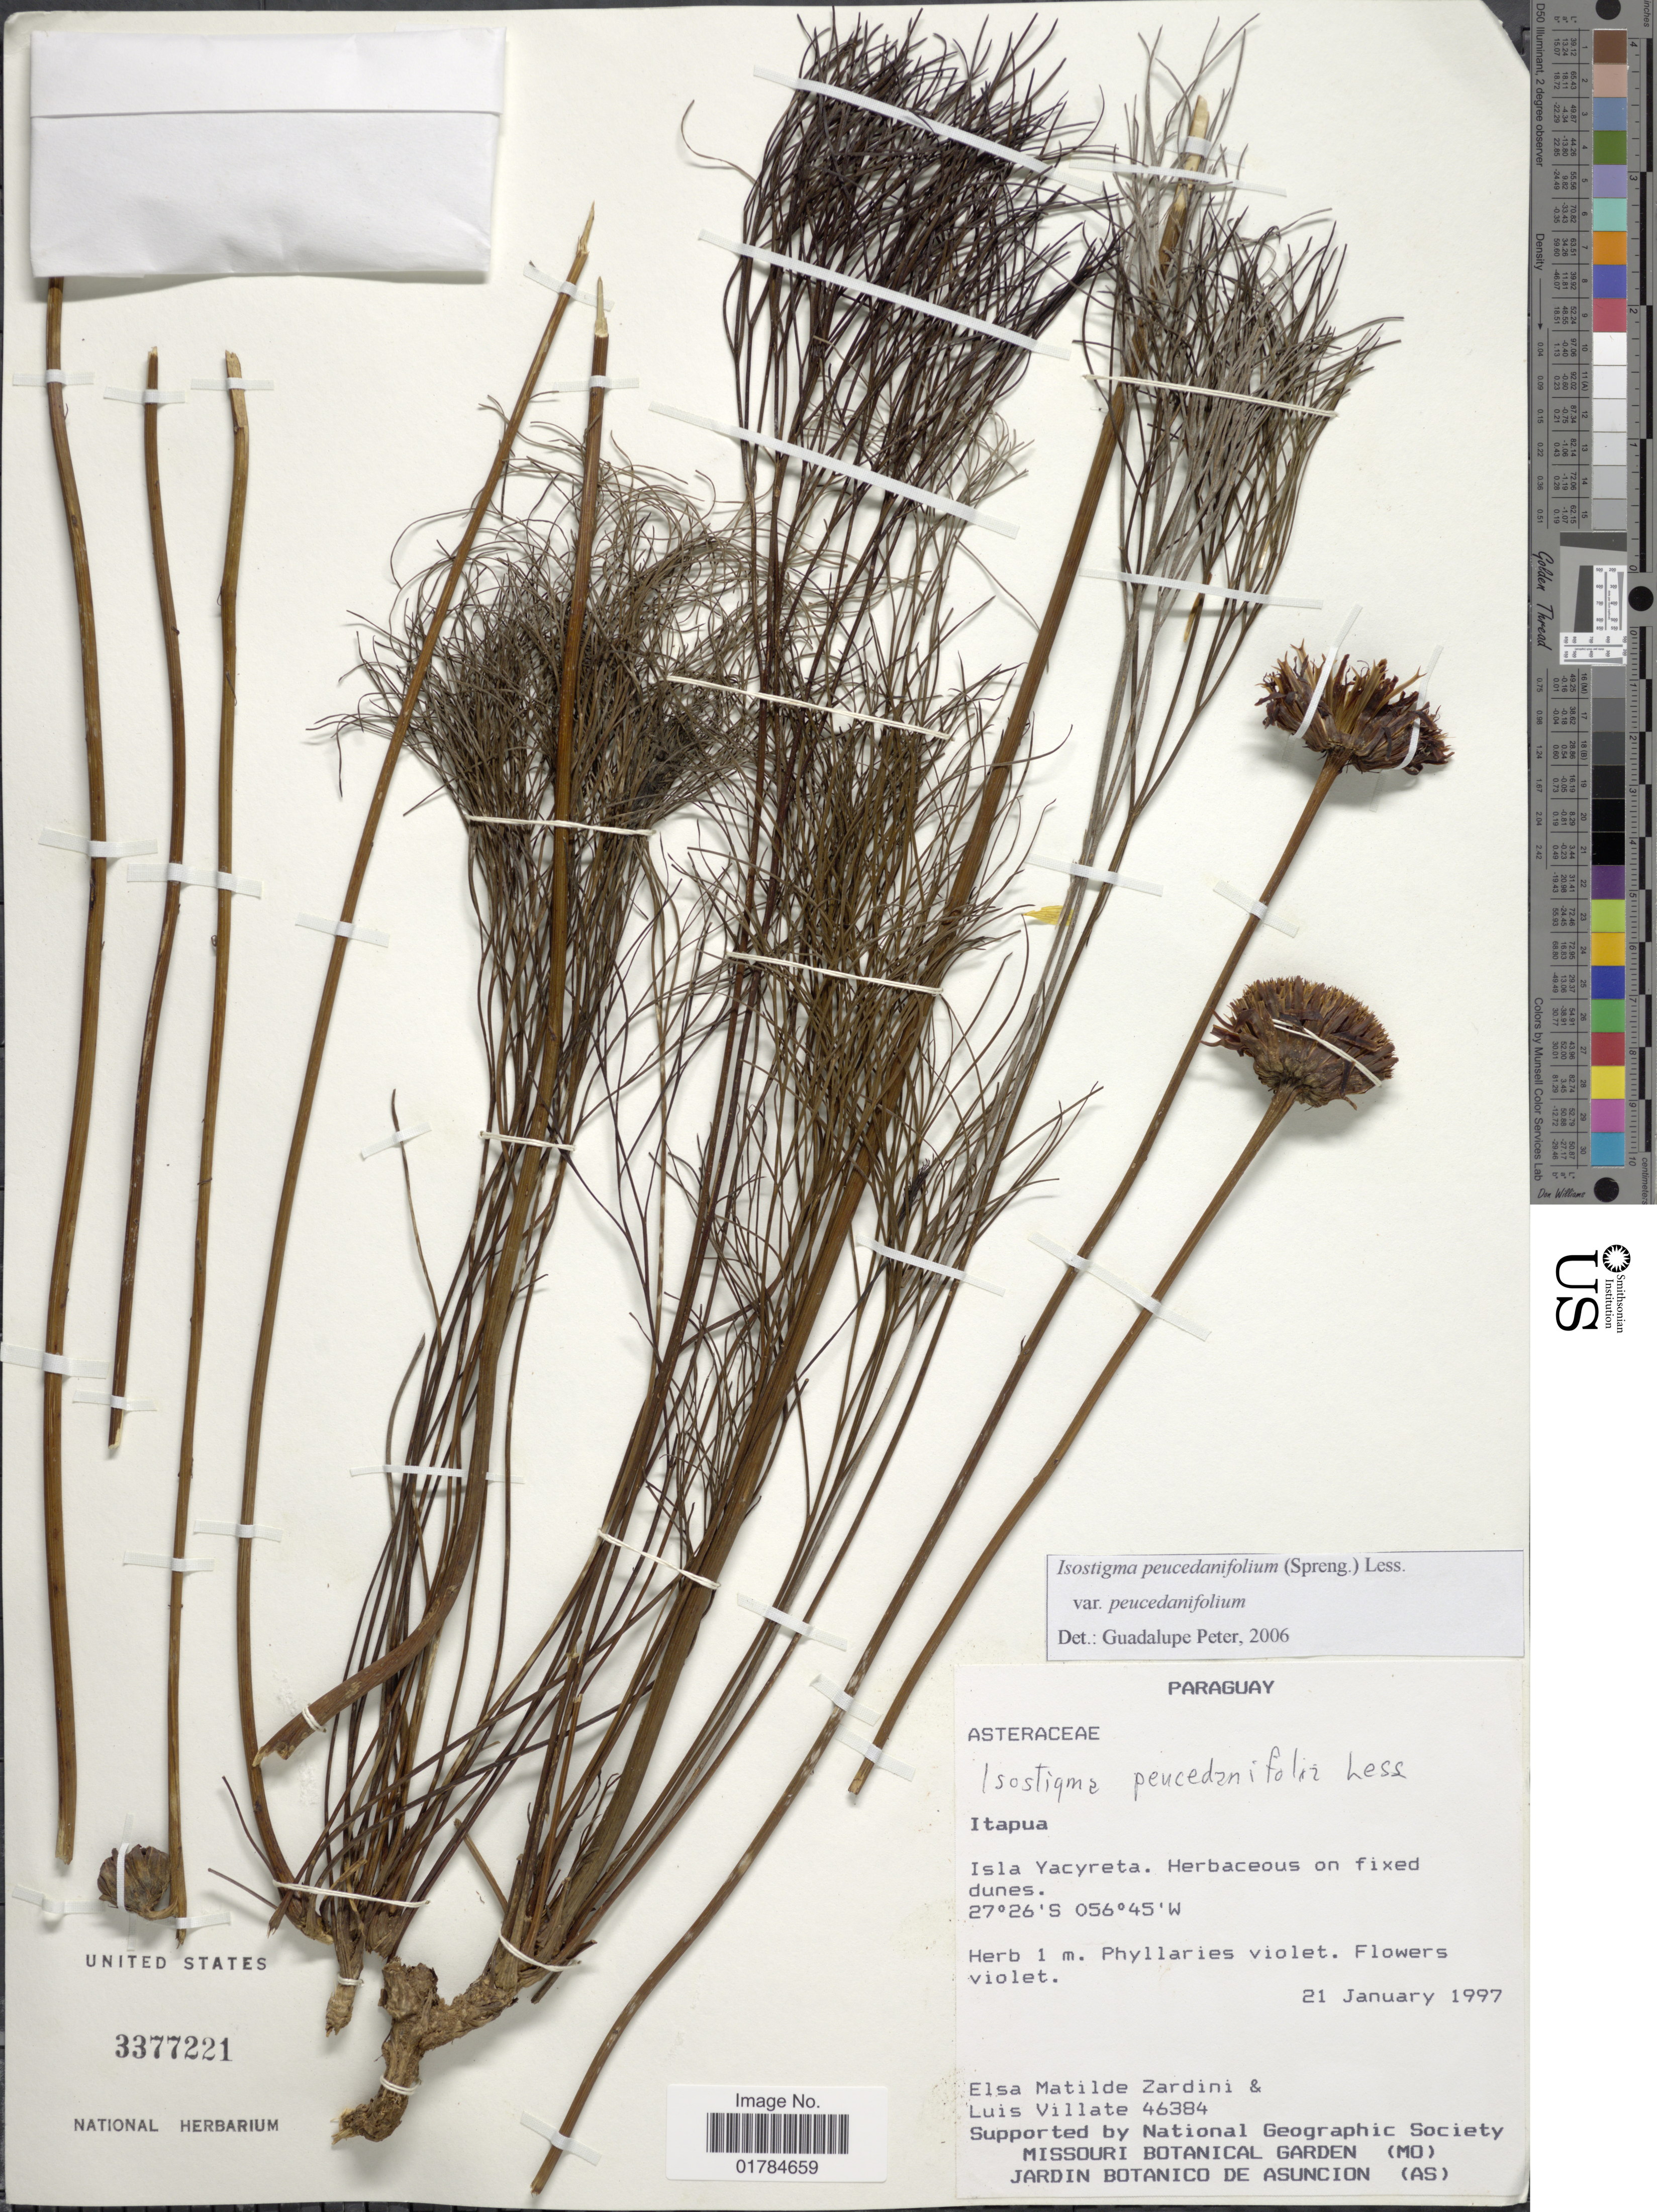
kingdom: Plantae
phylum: Tracheophyta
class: Magnoliopsida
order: Asterales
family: Asteraceae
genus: Isostigma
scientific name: Isostigma peucedanifolium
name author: (Spreng.) Less.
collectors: E. M. Zardini & L. Villate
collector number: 46384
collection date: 1997-01-21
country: Paraguay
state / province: Itapua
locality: Isla Yacyreta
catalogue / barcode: US 3377221